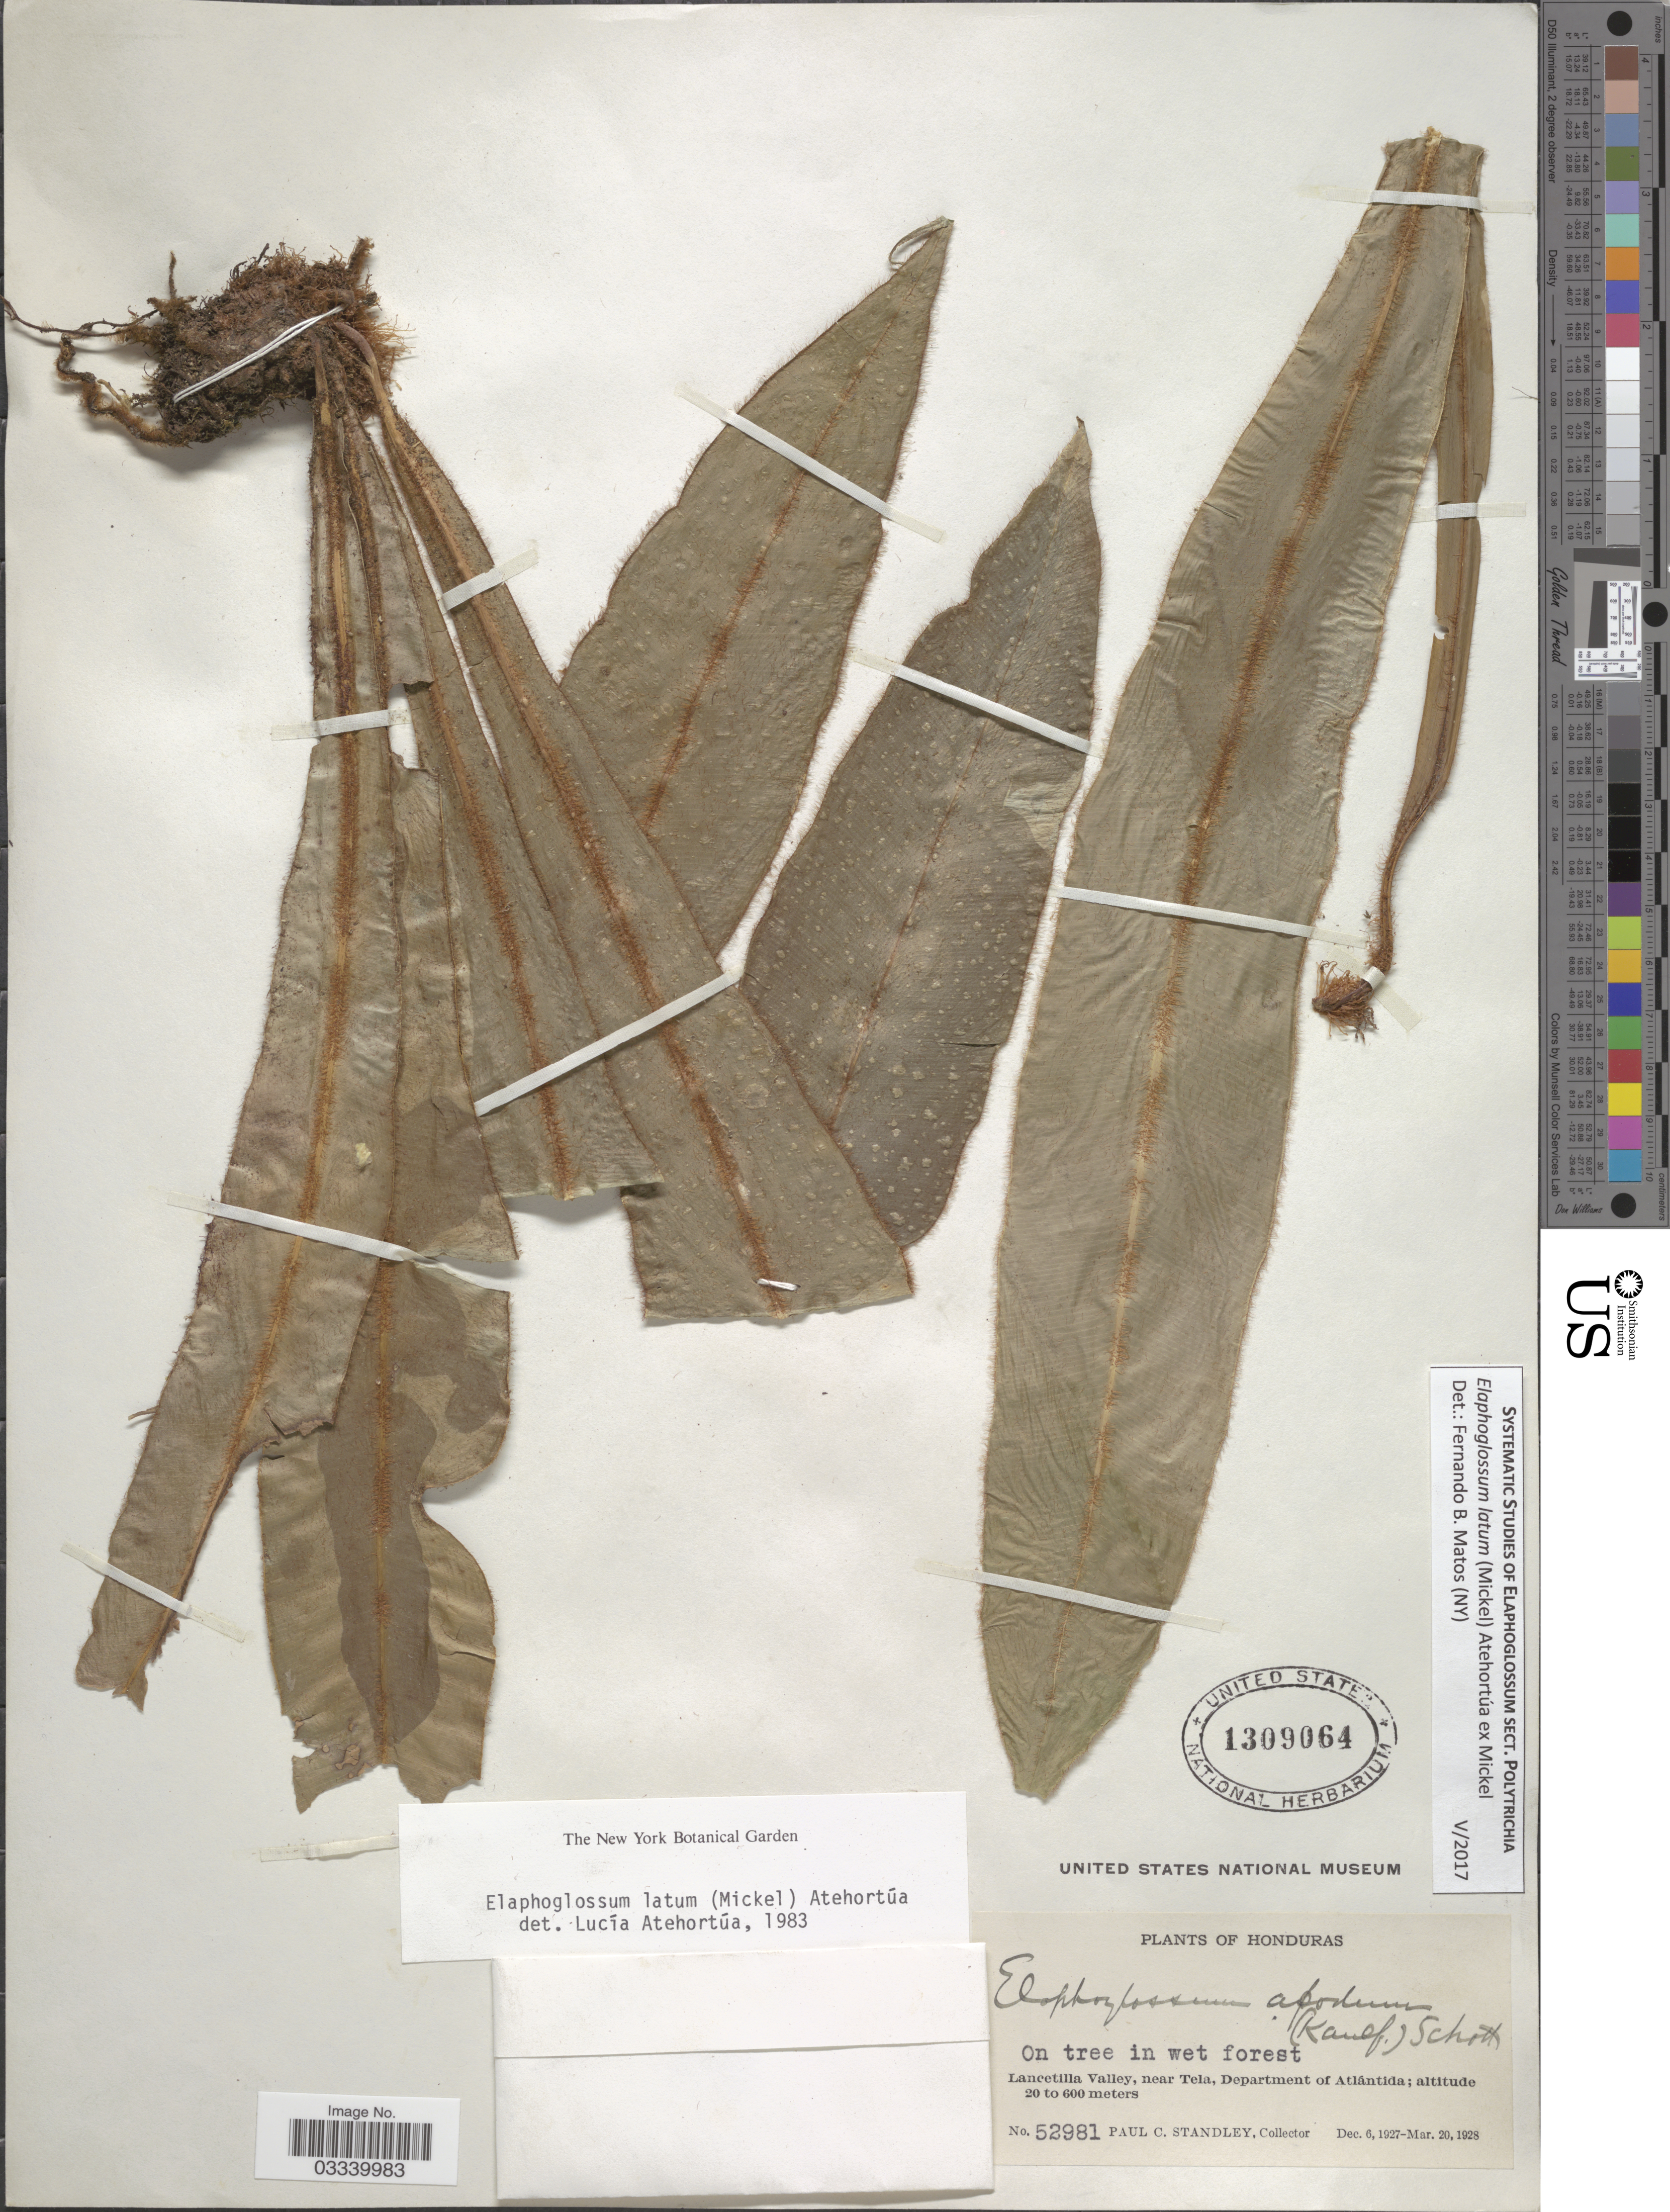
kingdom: Plantae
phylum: Tracheophyta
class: Polypodiopsida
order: Polypodiales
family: Dryopteridaceae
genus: Elaphoglossum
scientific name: Elaphoglossum latum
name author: (Mickel) Atehortúa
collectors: P. C. Standley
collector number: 52981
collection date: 1927-12-06/1928-03-20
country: Honduras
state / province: Atlántida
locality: Lancetilla Valley, near Tela, Department of Atlántida.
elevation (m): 20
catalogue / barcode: US 1309064